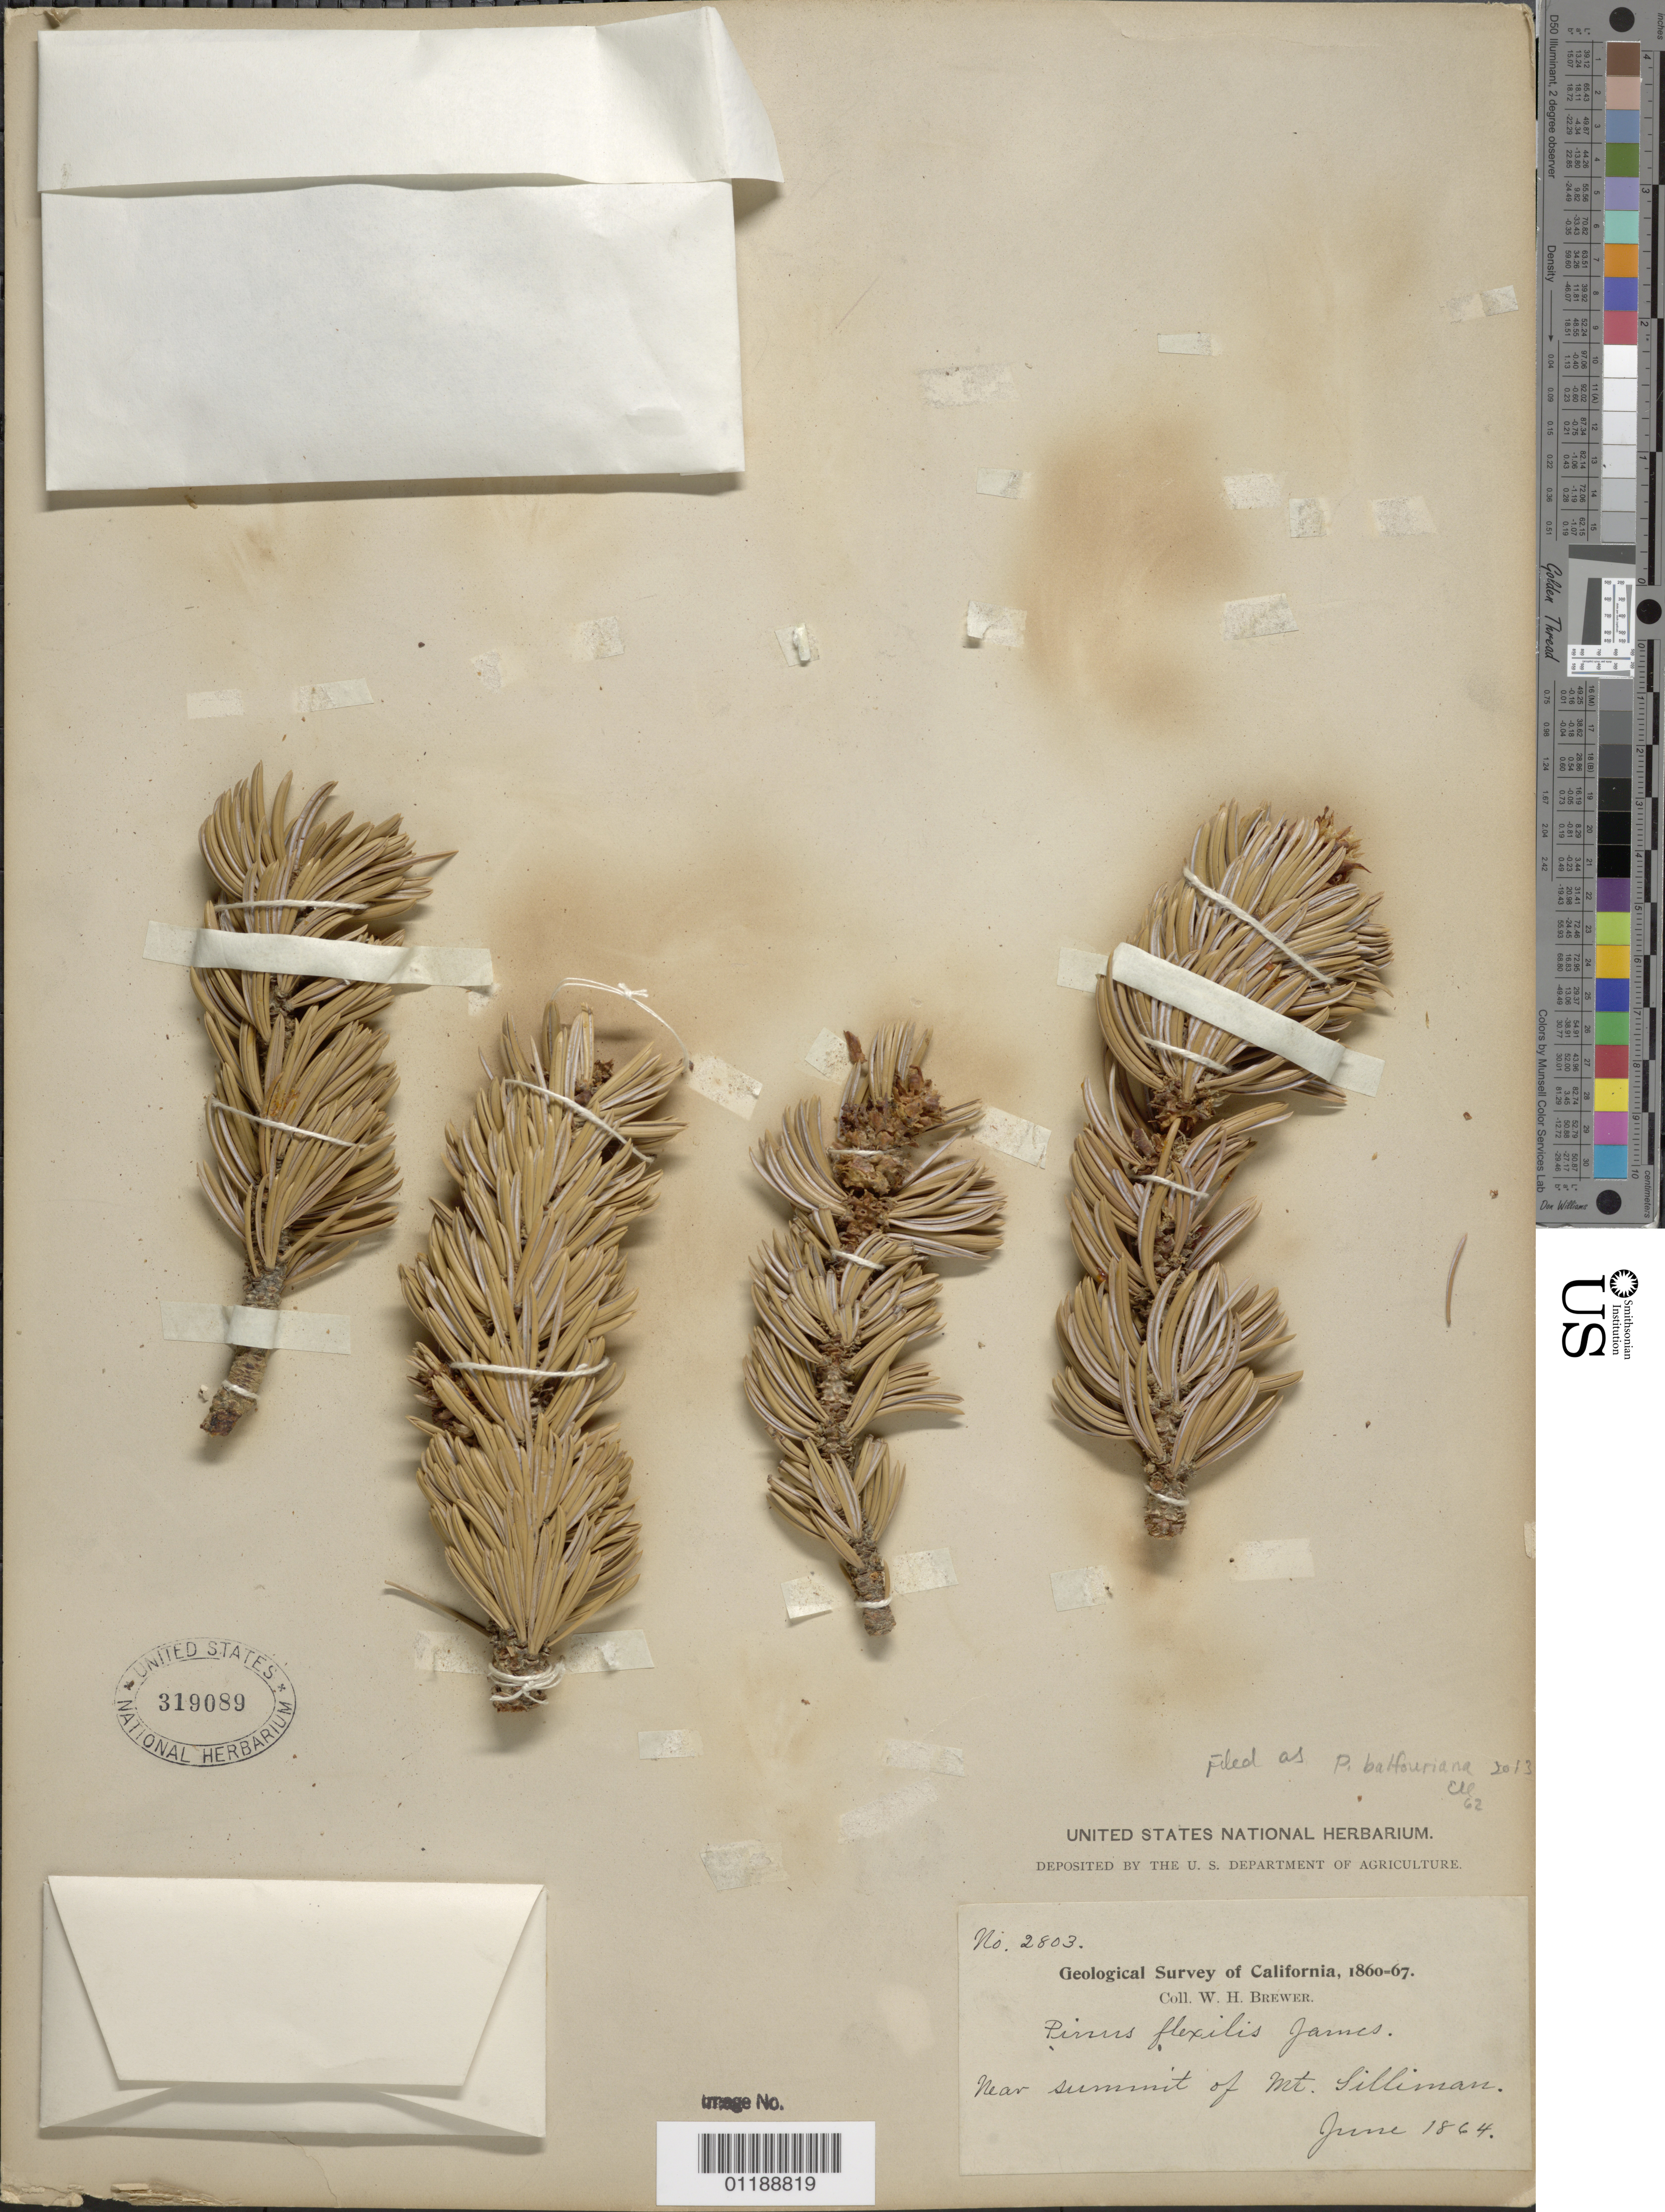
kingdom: Plantae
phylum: Tracheophyta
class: Pinopsida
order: Pinales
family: Pinaceae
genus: Pinus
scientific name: Pinus balfouriana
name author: Balf.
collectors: W. H. Brewer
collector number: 2803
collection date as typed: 24 Jun 1864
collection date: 1864-06-24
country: United States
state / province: California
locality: Near Summit of Mt. Silliman.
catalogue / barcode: US 319089